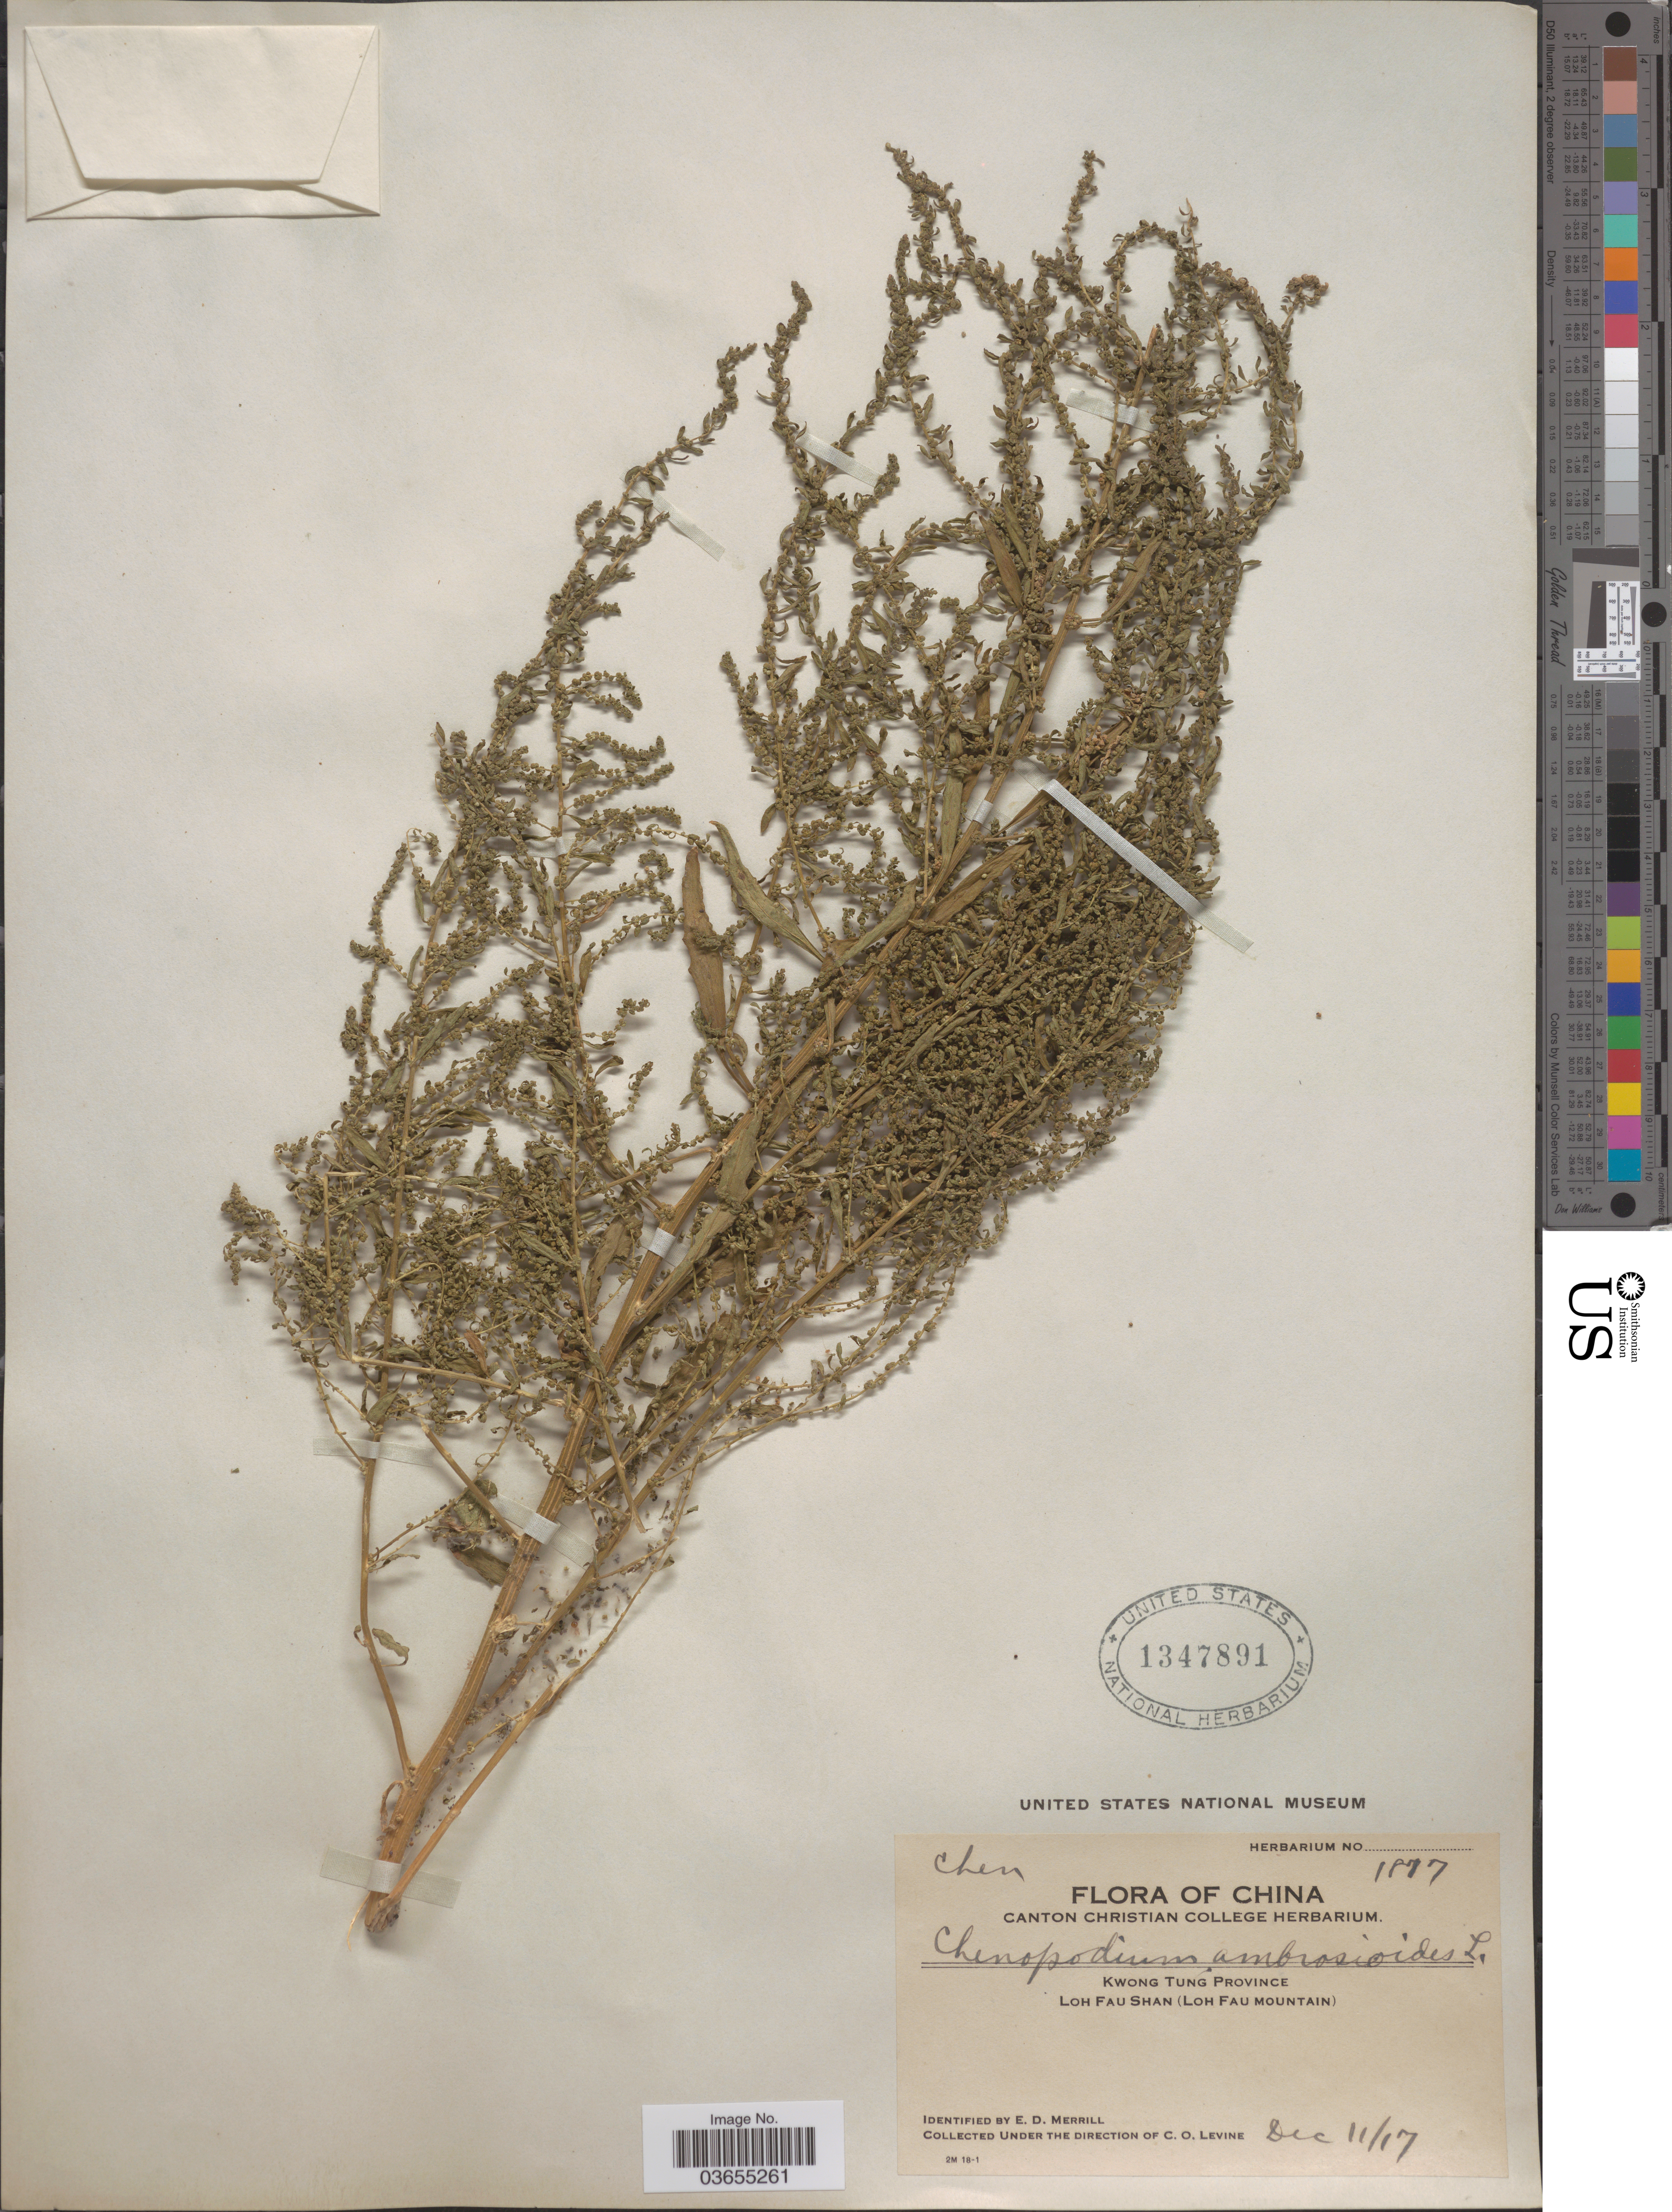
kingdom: Plantae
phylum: Tracheophyta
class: Magnoliopsida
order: Caryophyllales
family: Amaranthaceae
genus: Chenopodium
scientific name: Chenopodium ambrosioides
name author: L.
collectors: C. O. Levine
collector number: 1877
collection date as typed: Transcribed d/m/y: 11/12/17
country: China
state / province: Guangdong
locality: Kwong Tung Province. Loh Fau Shan (Loh Fau mountain).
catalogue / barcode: US 1347891